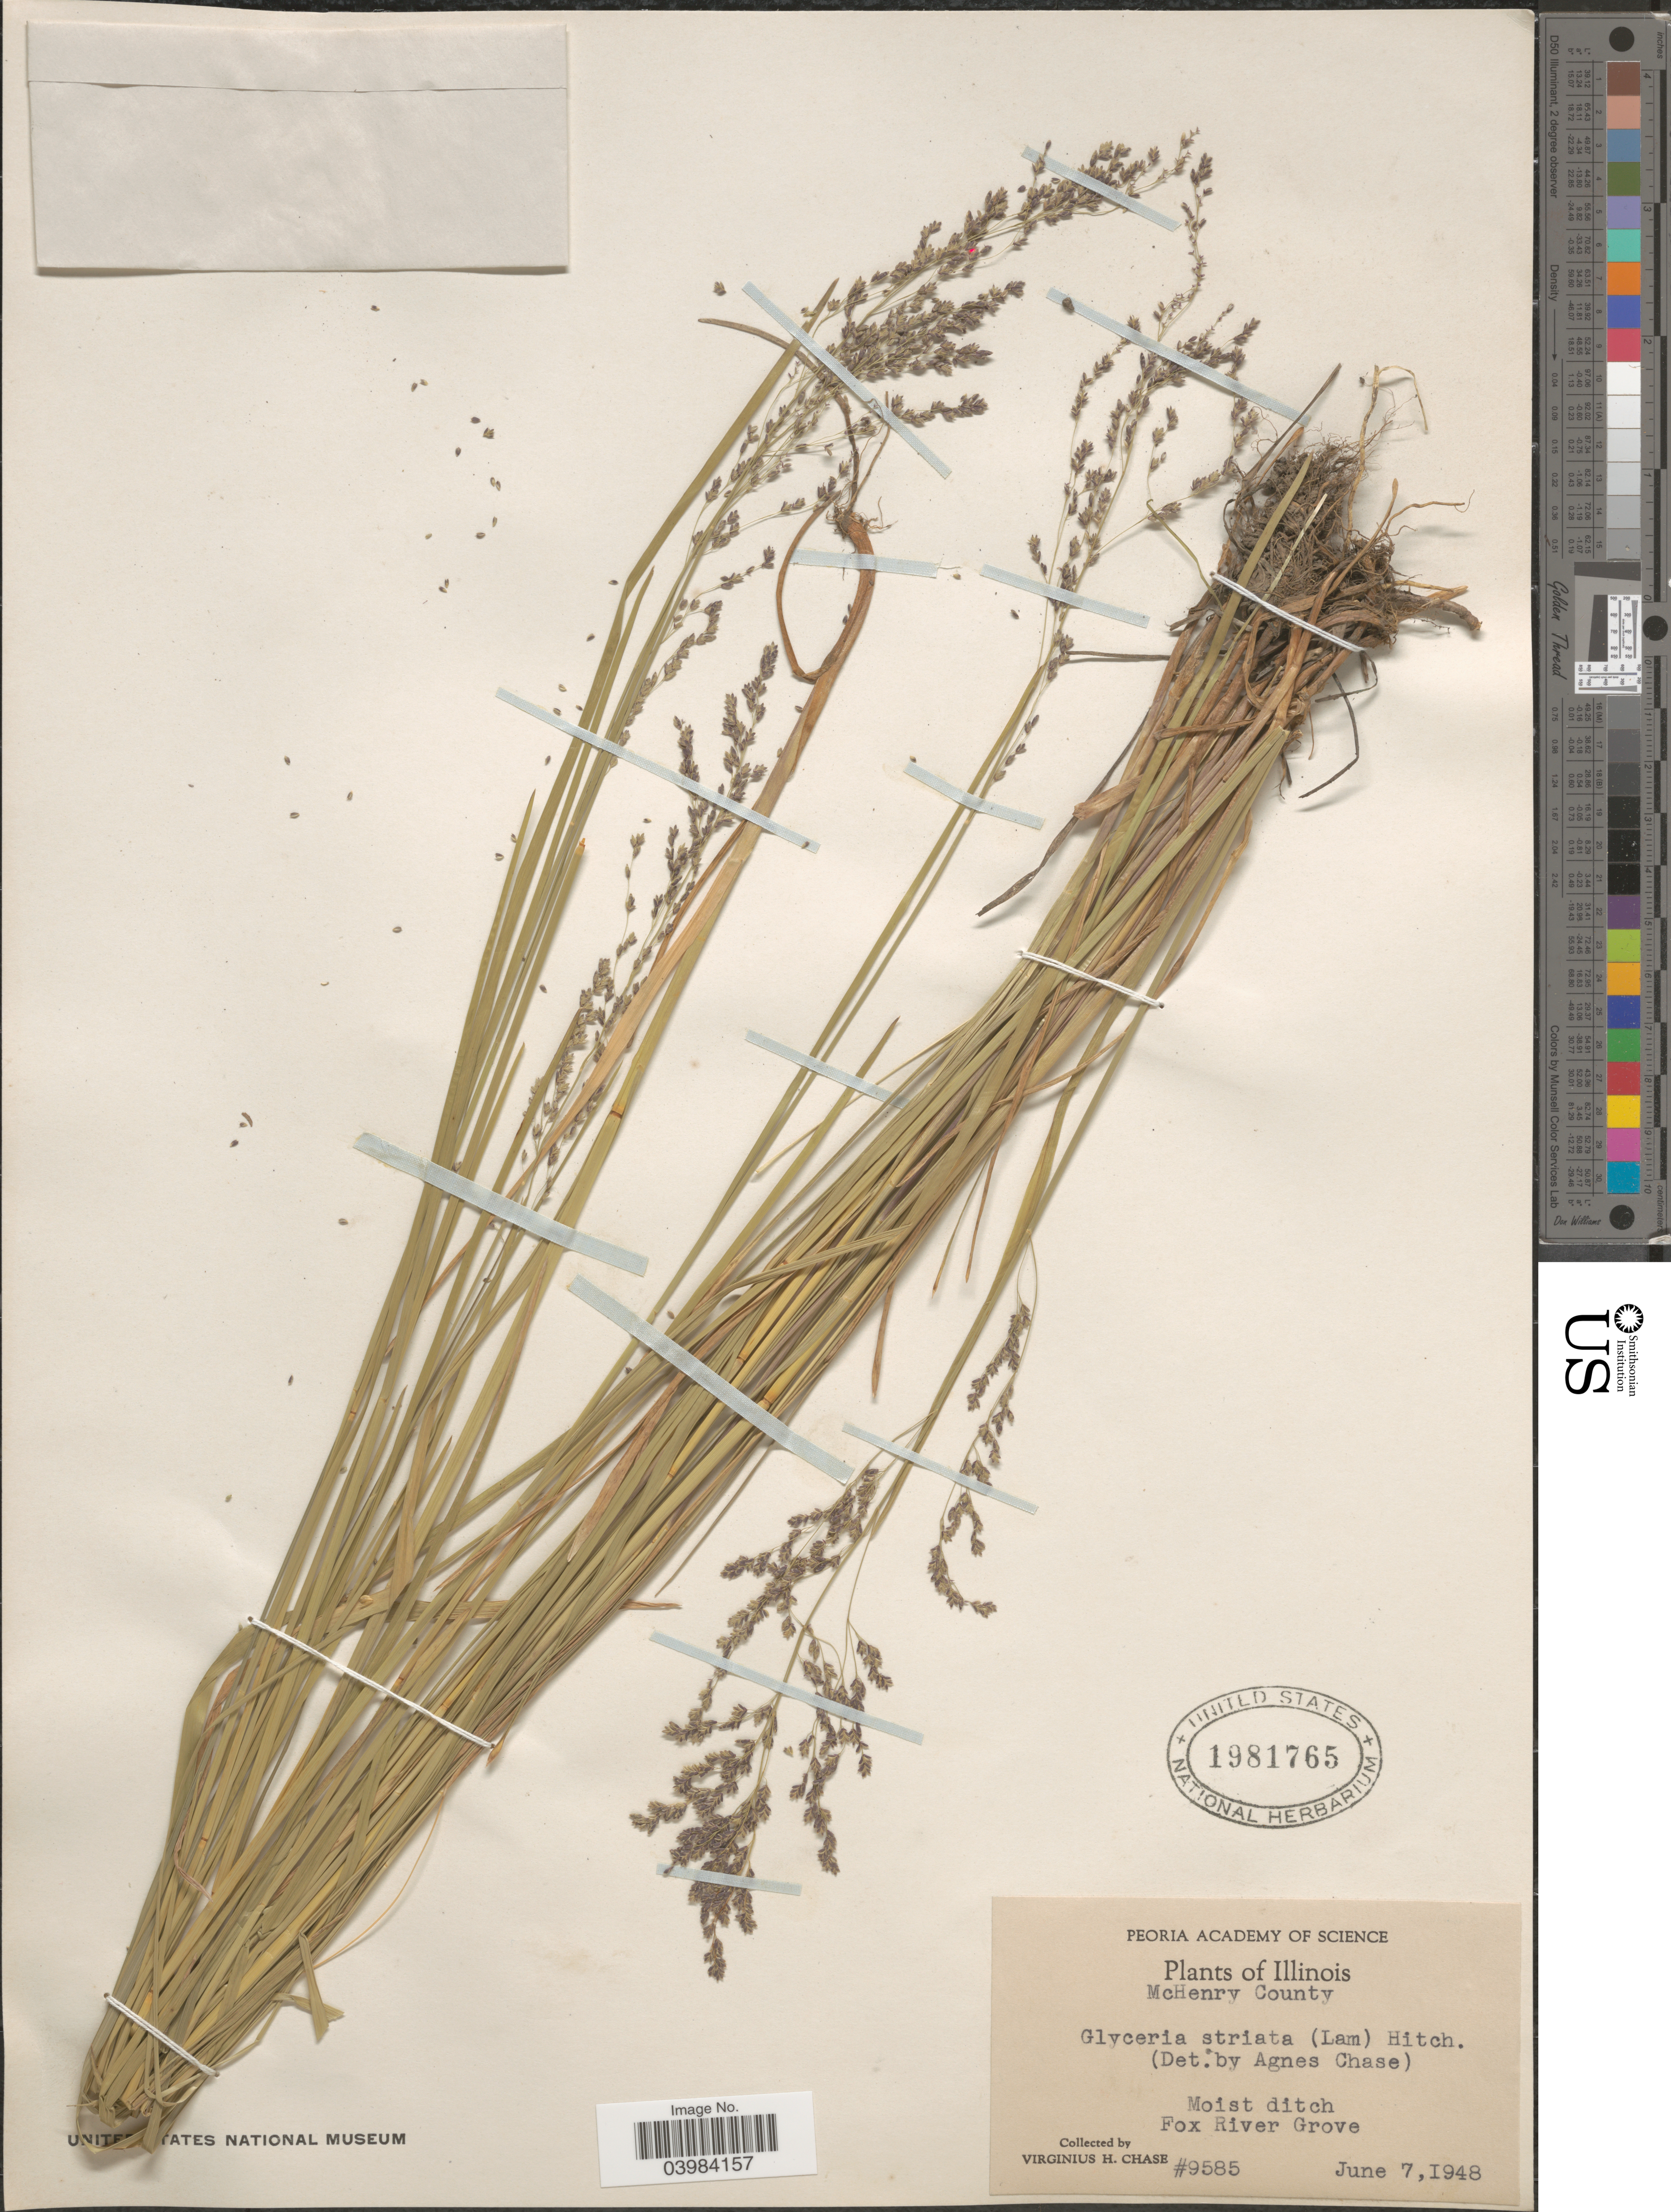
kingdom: Plantae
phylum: Tracheophyta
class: Liliopsida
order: Poales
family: Poaceae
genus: Glyceria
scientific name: Glyceria striata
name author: (Lam.) Hitchc.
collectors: V. H. Chase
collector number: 9585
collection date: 1948-06-07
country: United States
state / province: Illinois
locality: McHenry County. Fox River Grove.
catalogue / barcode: US 1981765